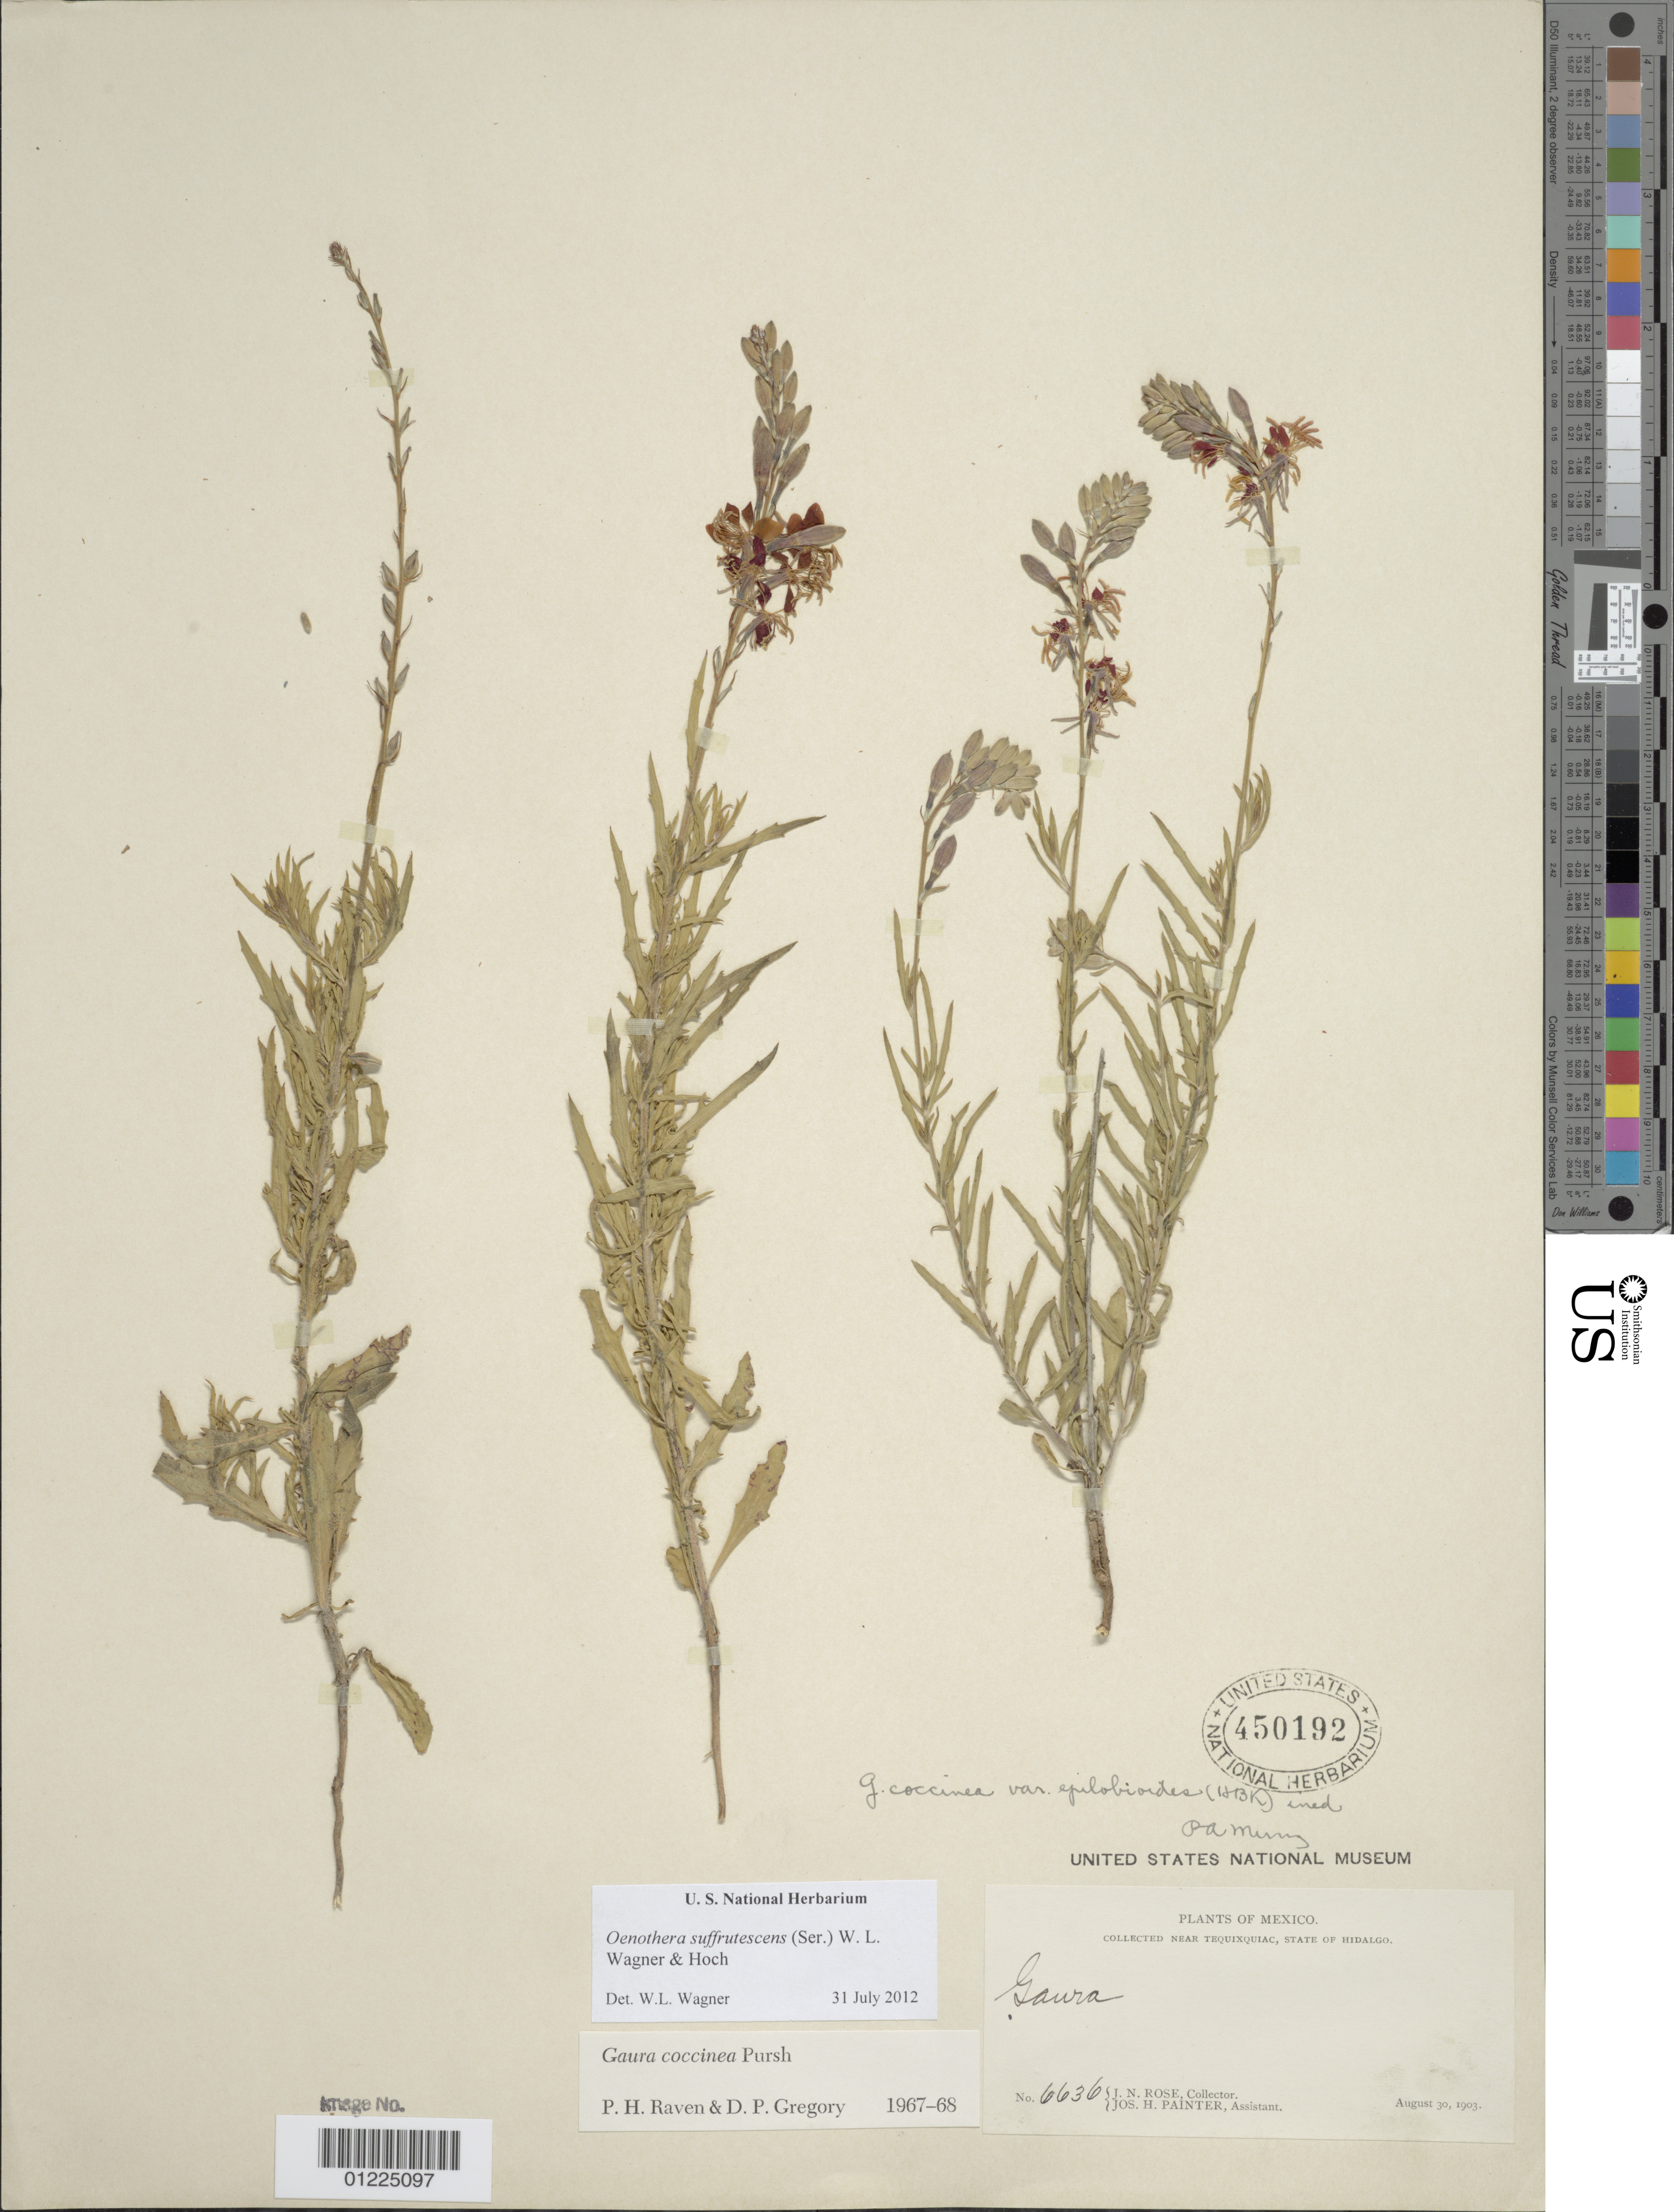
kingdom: Plantae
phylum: Tracheophyta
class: Magnoliopsida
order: Myrtales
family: Onagraceae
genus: Oenothera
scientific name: Oenothera suffrutescens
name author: (Ser.) W.L. Wagner & Hoch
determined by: Wagner, W. L., (BOT), Smithsonian Institution - National Museum of Natural History (UNITED STATES)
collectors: J. N. Rose & J. H. Painter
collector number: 6636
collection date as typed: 30 Aug 1903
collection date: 1903-08-30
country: Mexico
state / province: Hidalgo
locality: Near Tequixquiac, State of Hidalgo.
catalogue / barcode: US 450192